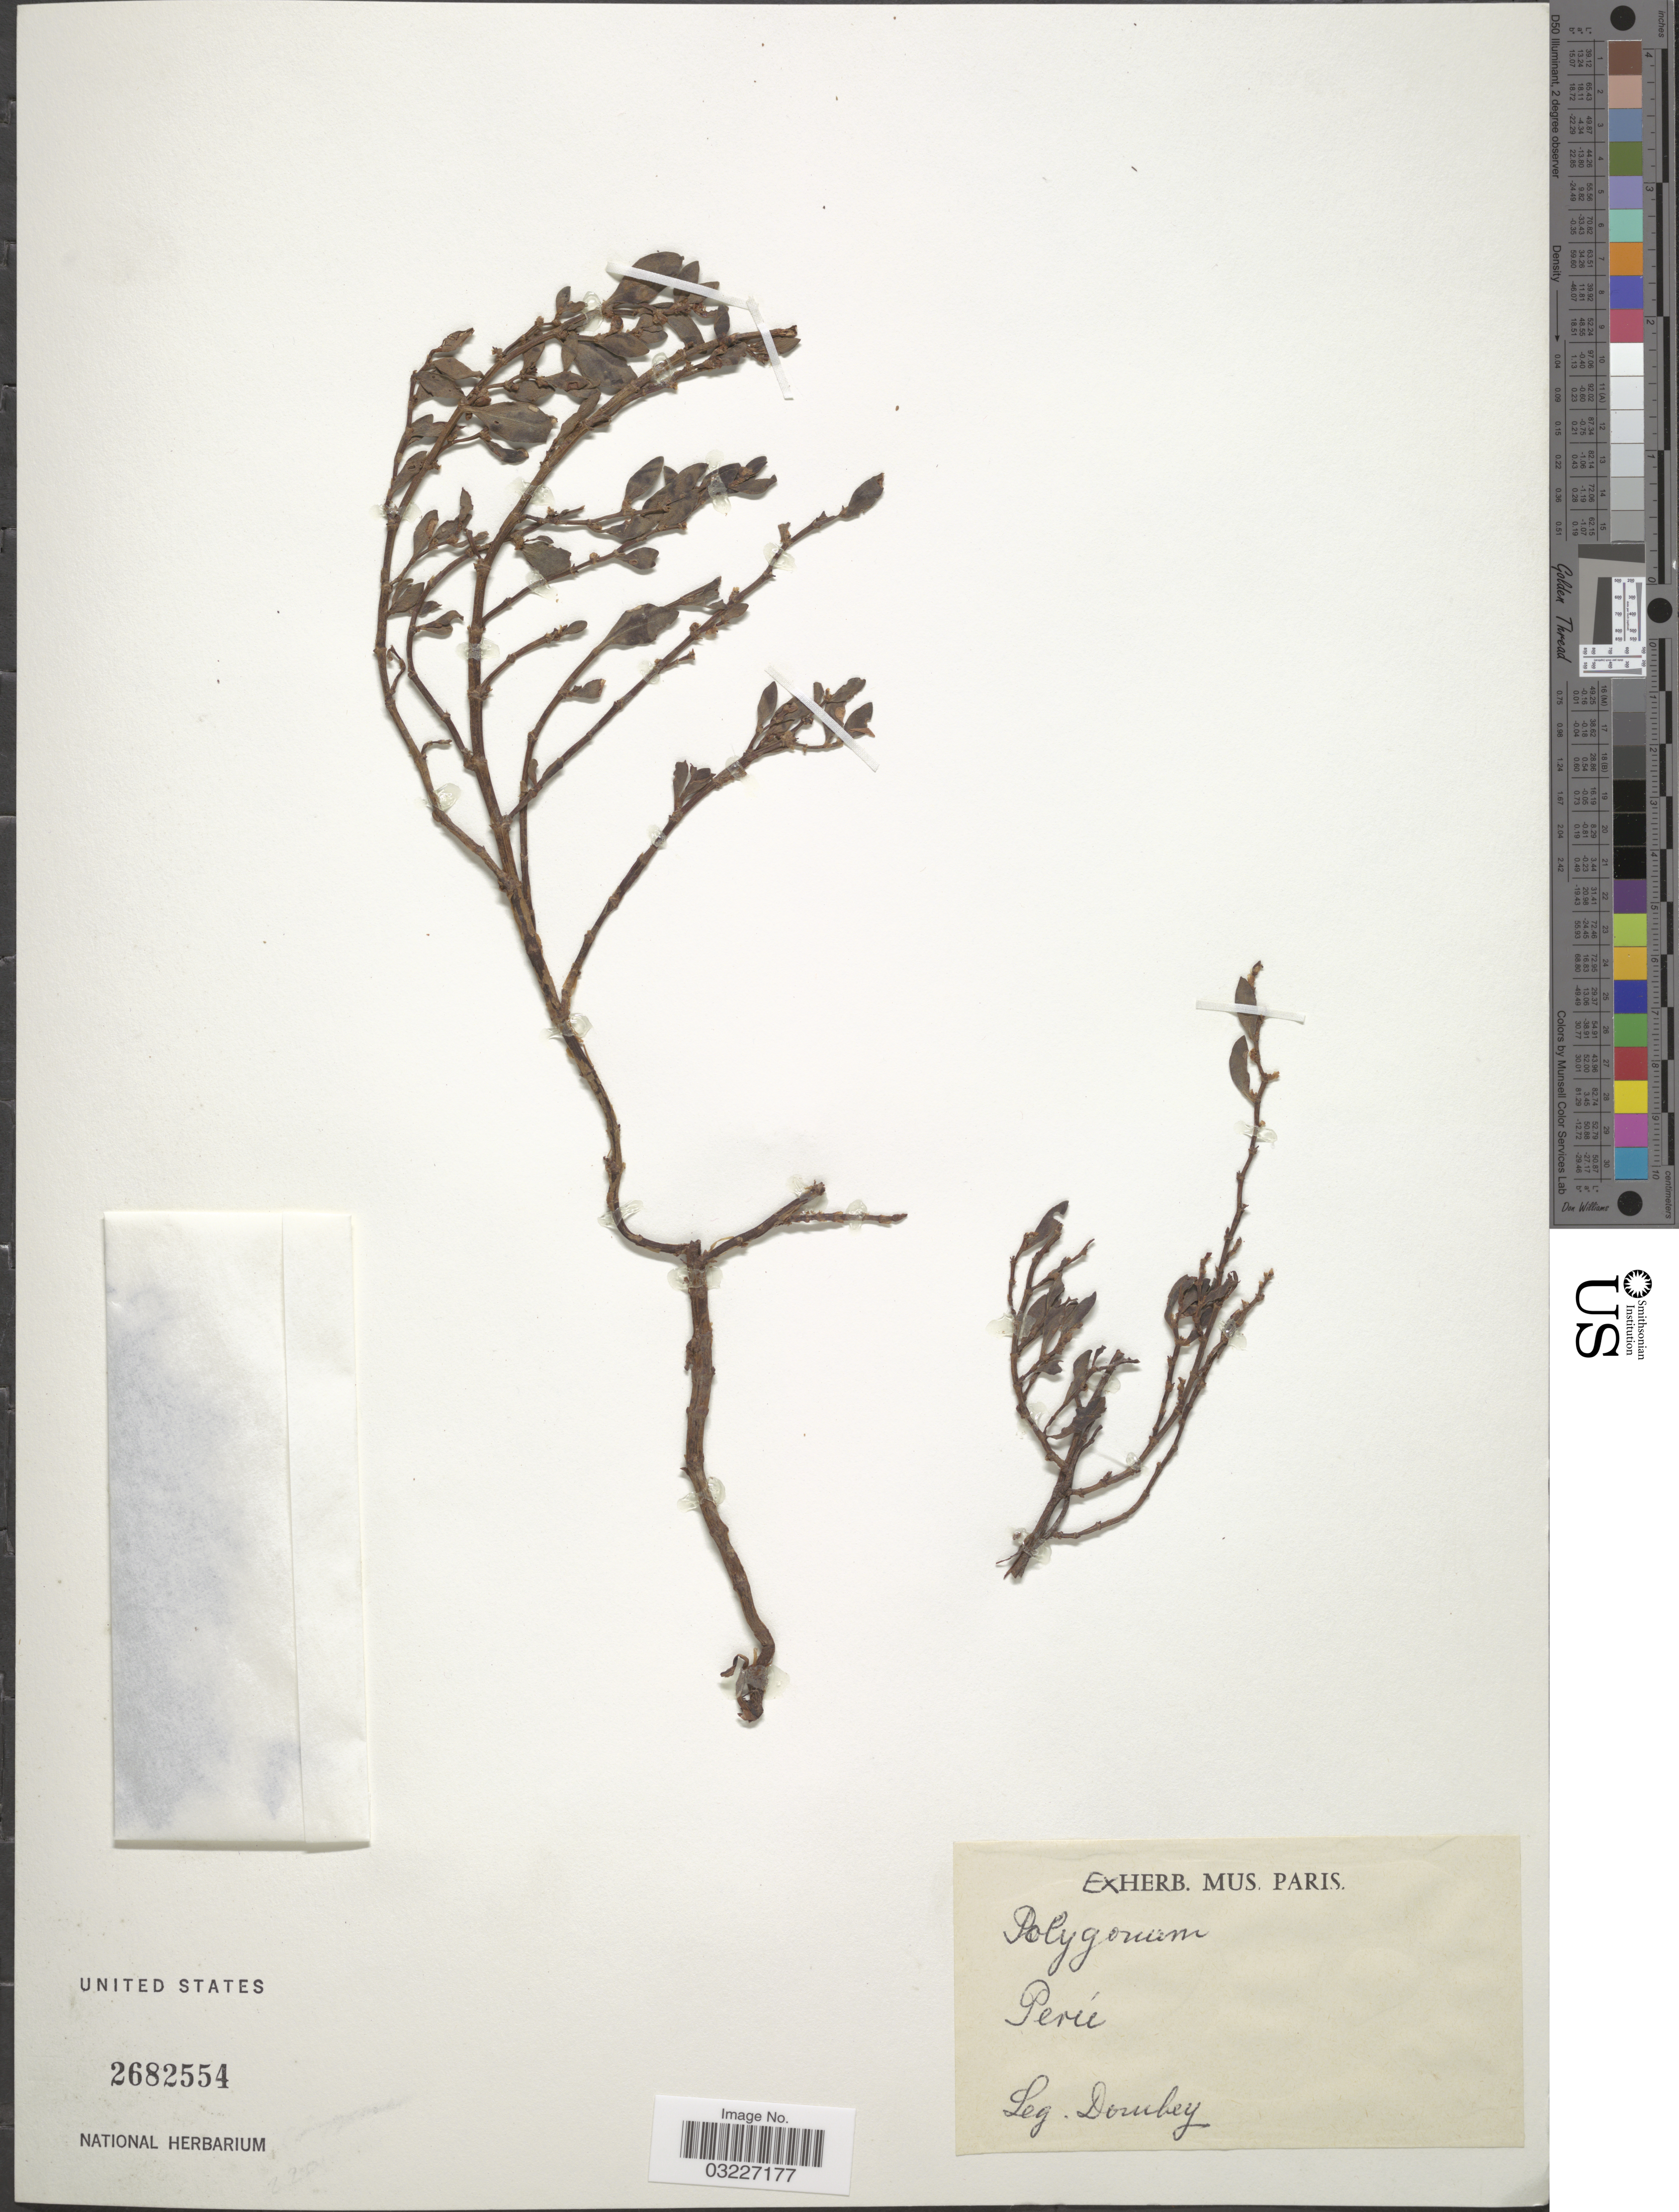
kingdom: Plantae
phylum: Tracheophyta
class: Magnoliopsida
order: Caryophyllales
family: Polygonaceae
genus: Polygonum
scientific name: Polygonum sp.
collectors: Dombey, --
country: Peru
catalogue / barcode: US 2682554